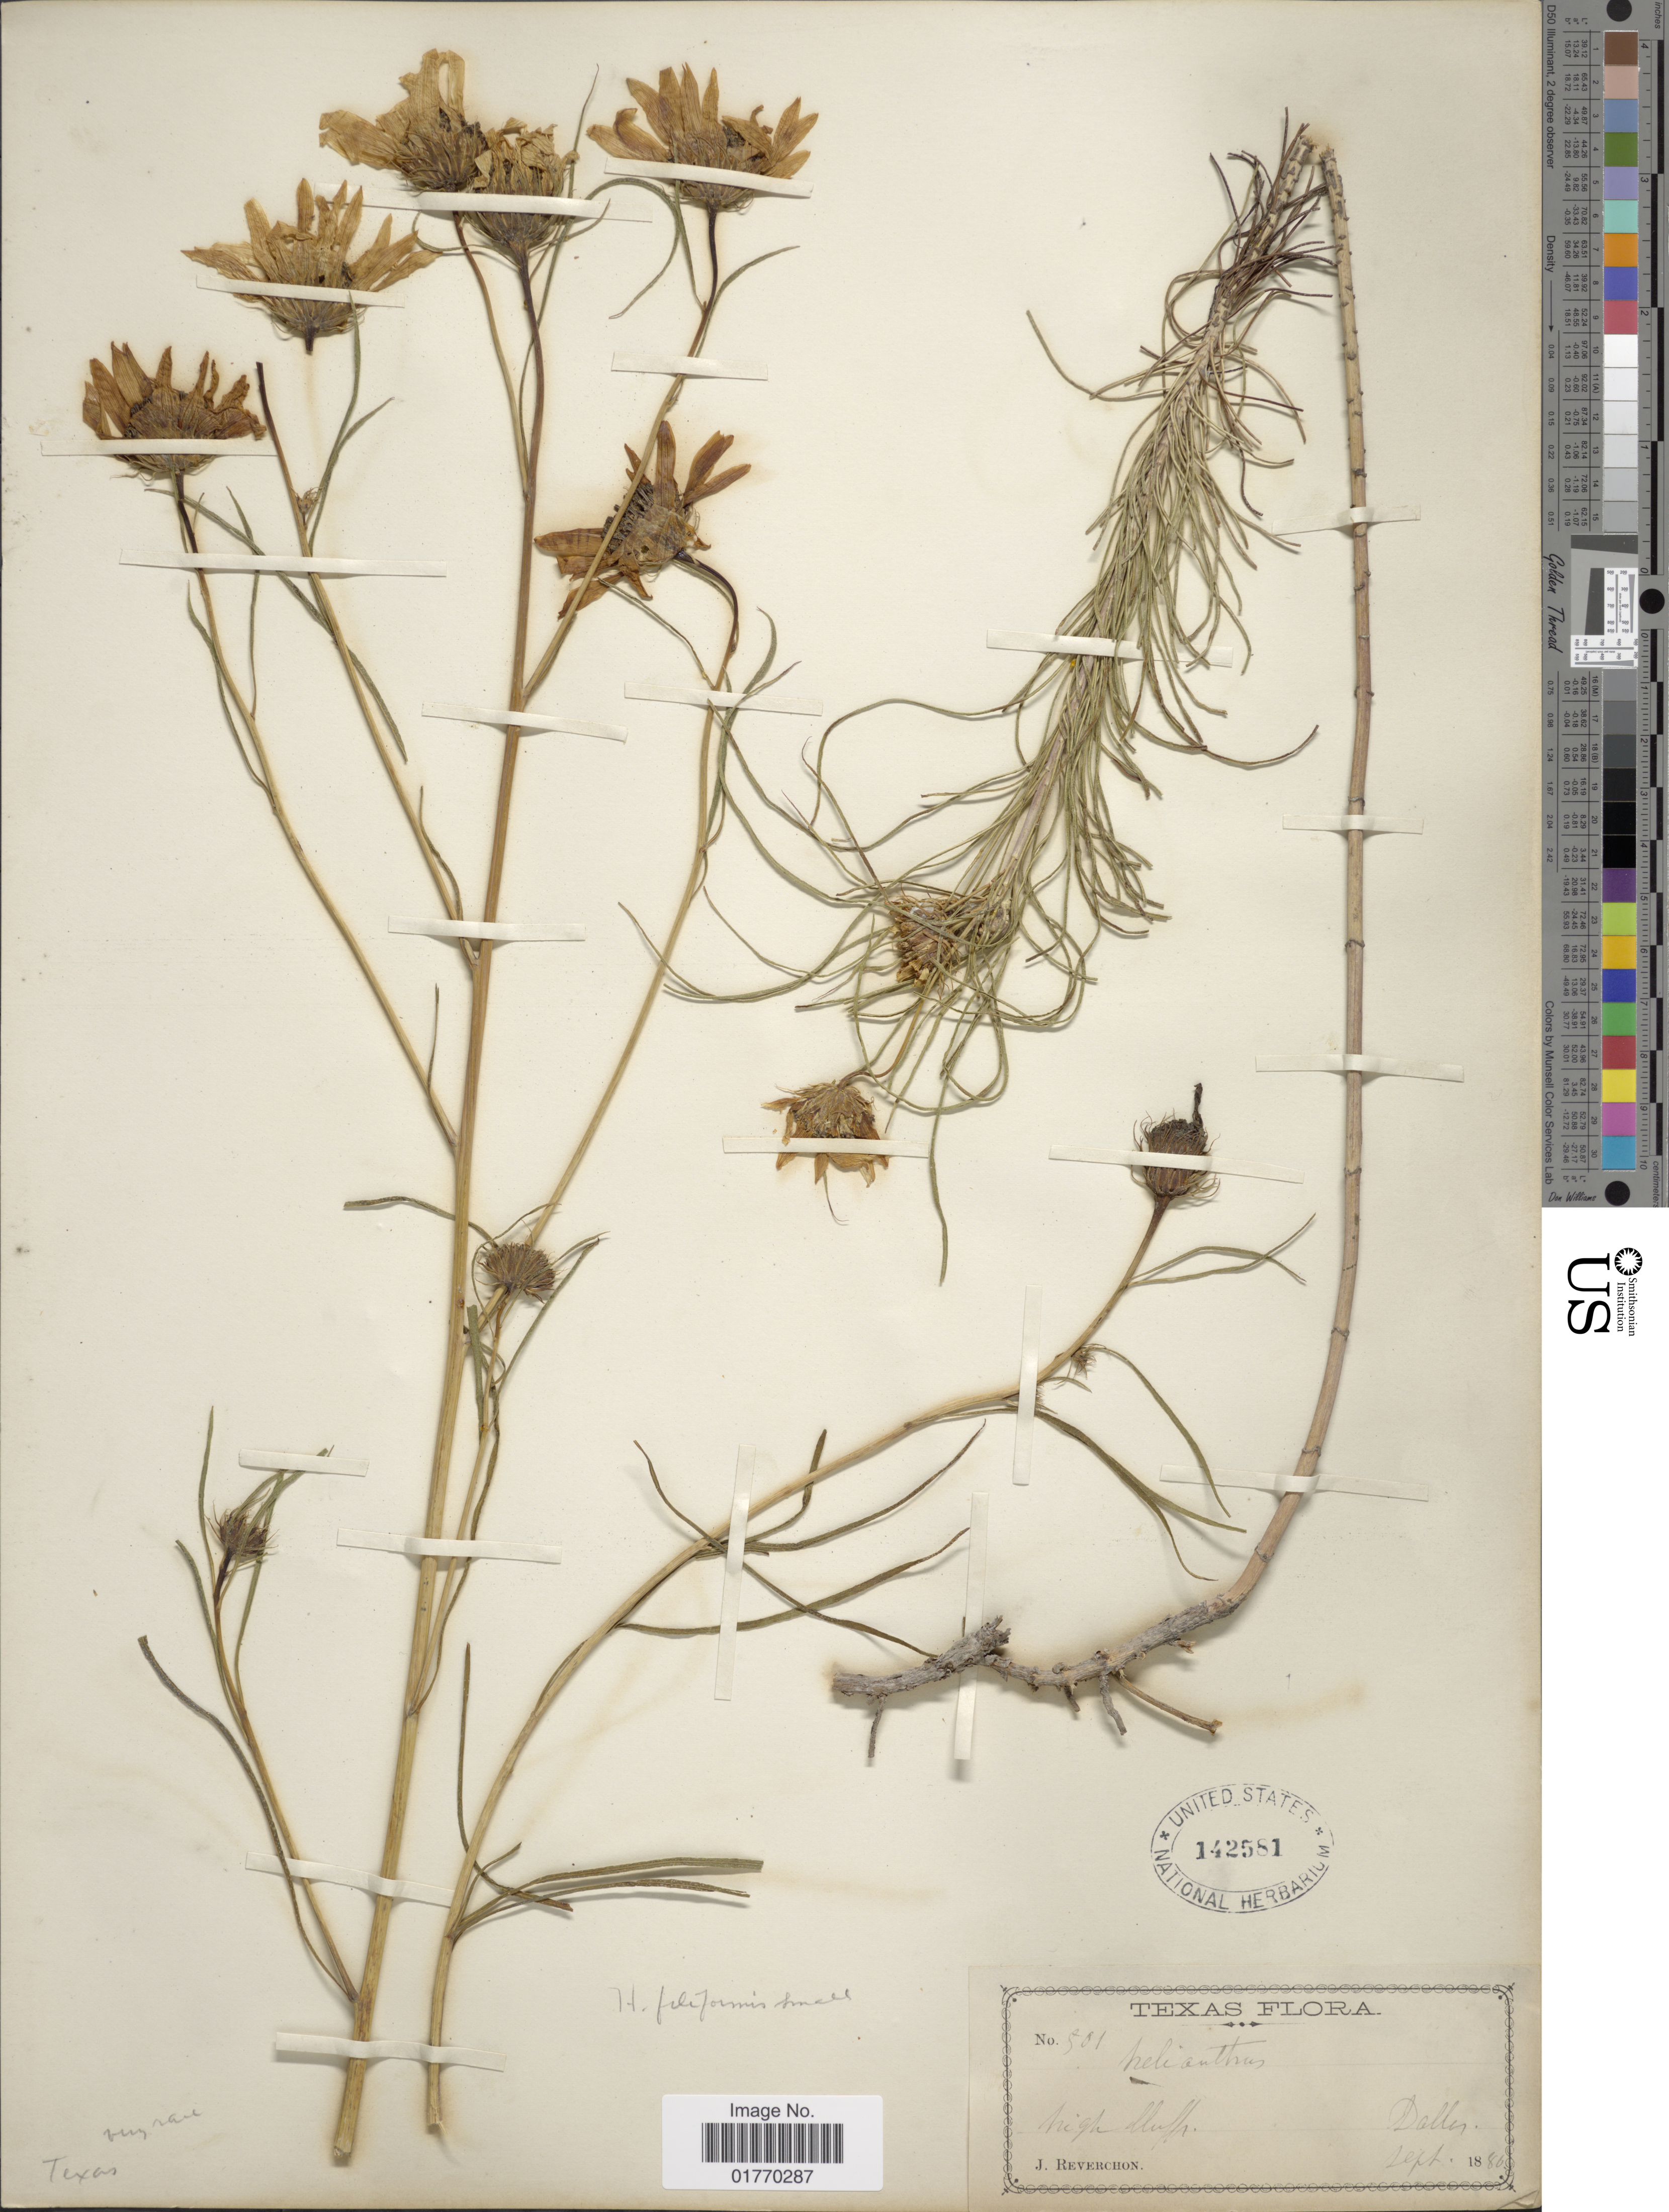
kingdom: Plantae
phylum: Tracheophyta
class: Magnoliopsida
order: Asterales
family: Asteraceae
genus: Helianthus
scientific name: Helianthus filiformis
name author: Small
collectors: J. Reverchon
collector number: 901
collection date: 1886-09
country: United States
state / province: Texas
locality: Dallas, High Bluffs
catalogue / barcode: US 142581